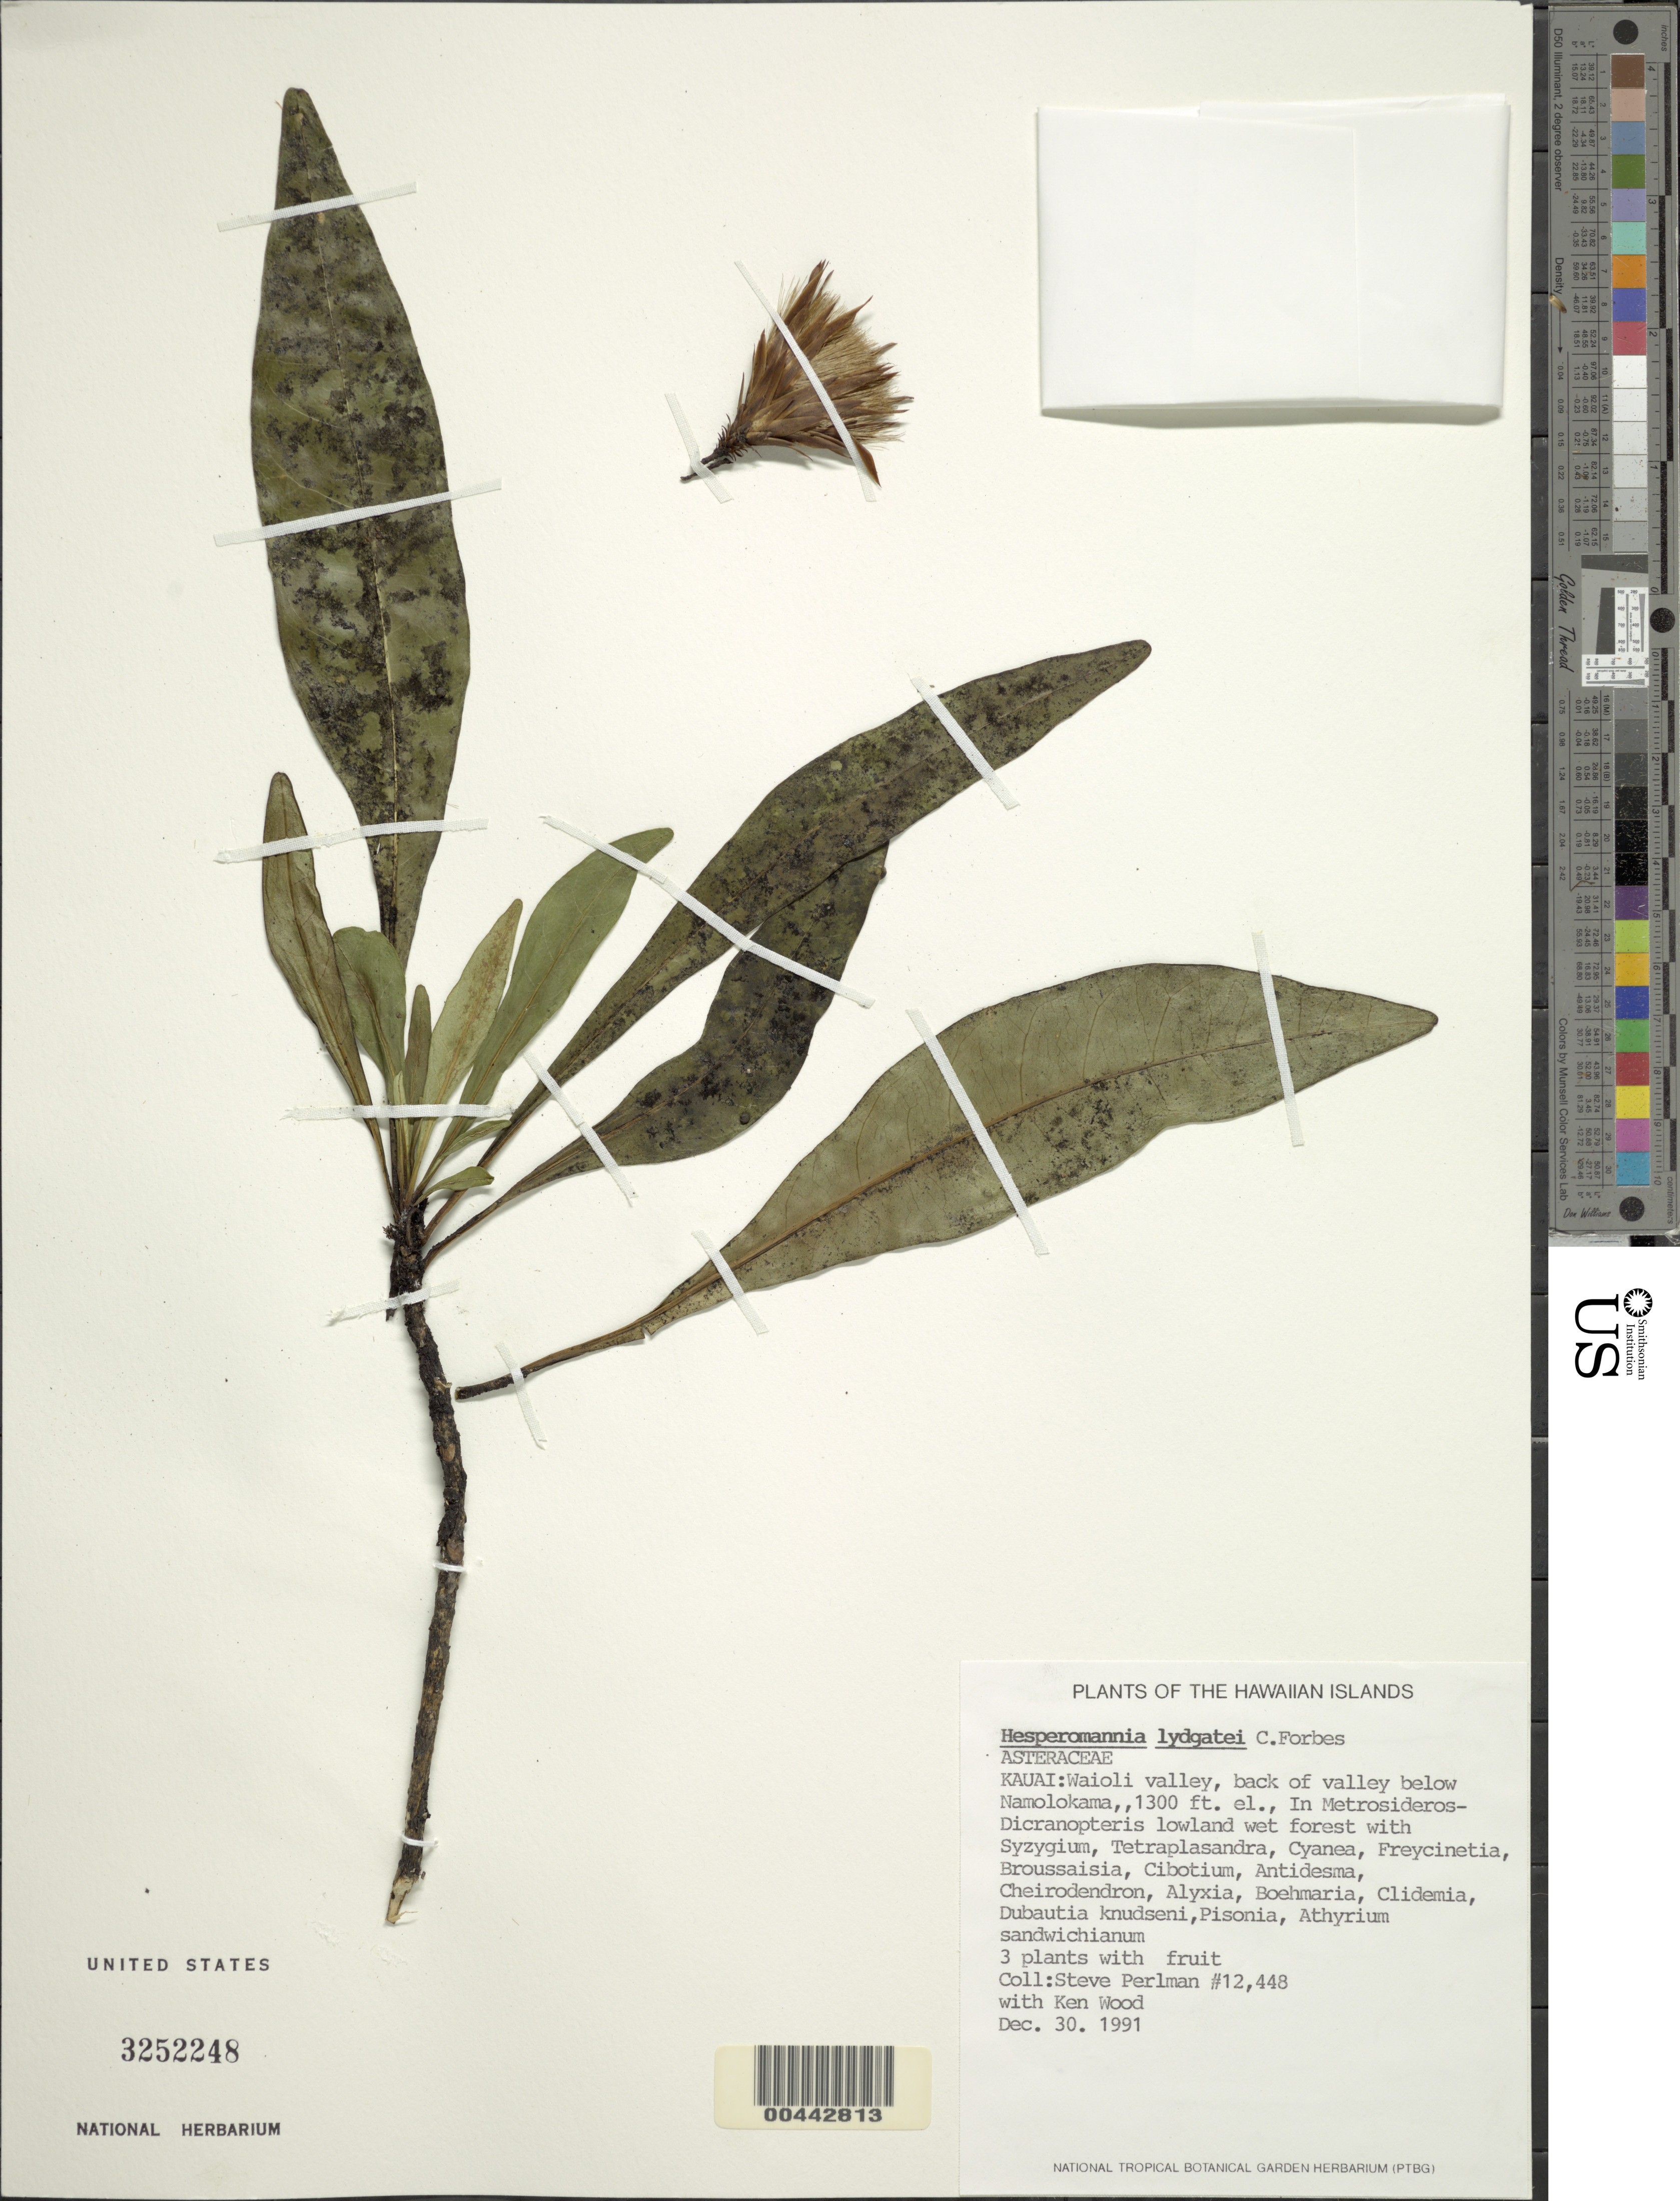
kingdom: Plantae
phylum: Tracheophyta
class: Magnoliopsida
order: Asterales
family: Asteraceae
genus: Hesperomannia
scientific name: Hesperomannia lydgatei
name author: Forbes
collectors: S. P. Perlman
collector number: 12448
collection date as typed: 30 Dec 1991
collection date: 1991-12-30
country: United States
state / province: Hawaii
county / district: Kauai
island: Kaua'i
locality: Waioli Valley, back of valley below Namolokama.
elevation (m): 396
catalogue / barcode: US 3252248